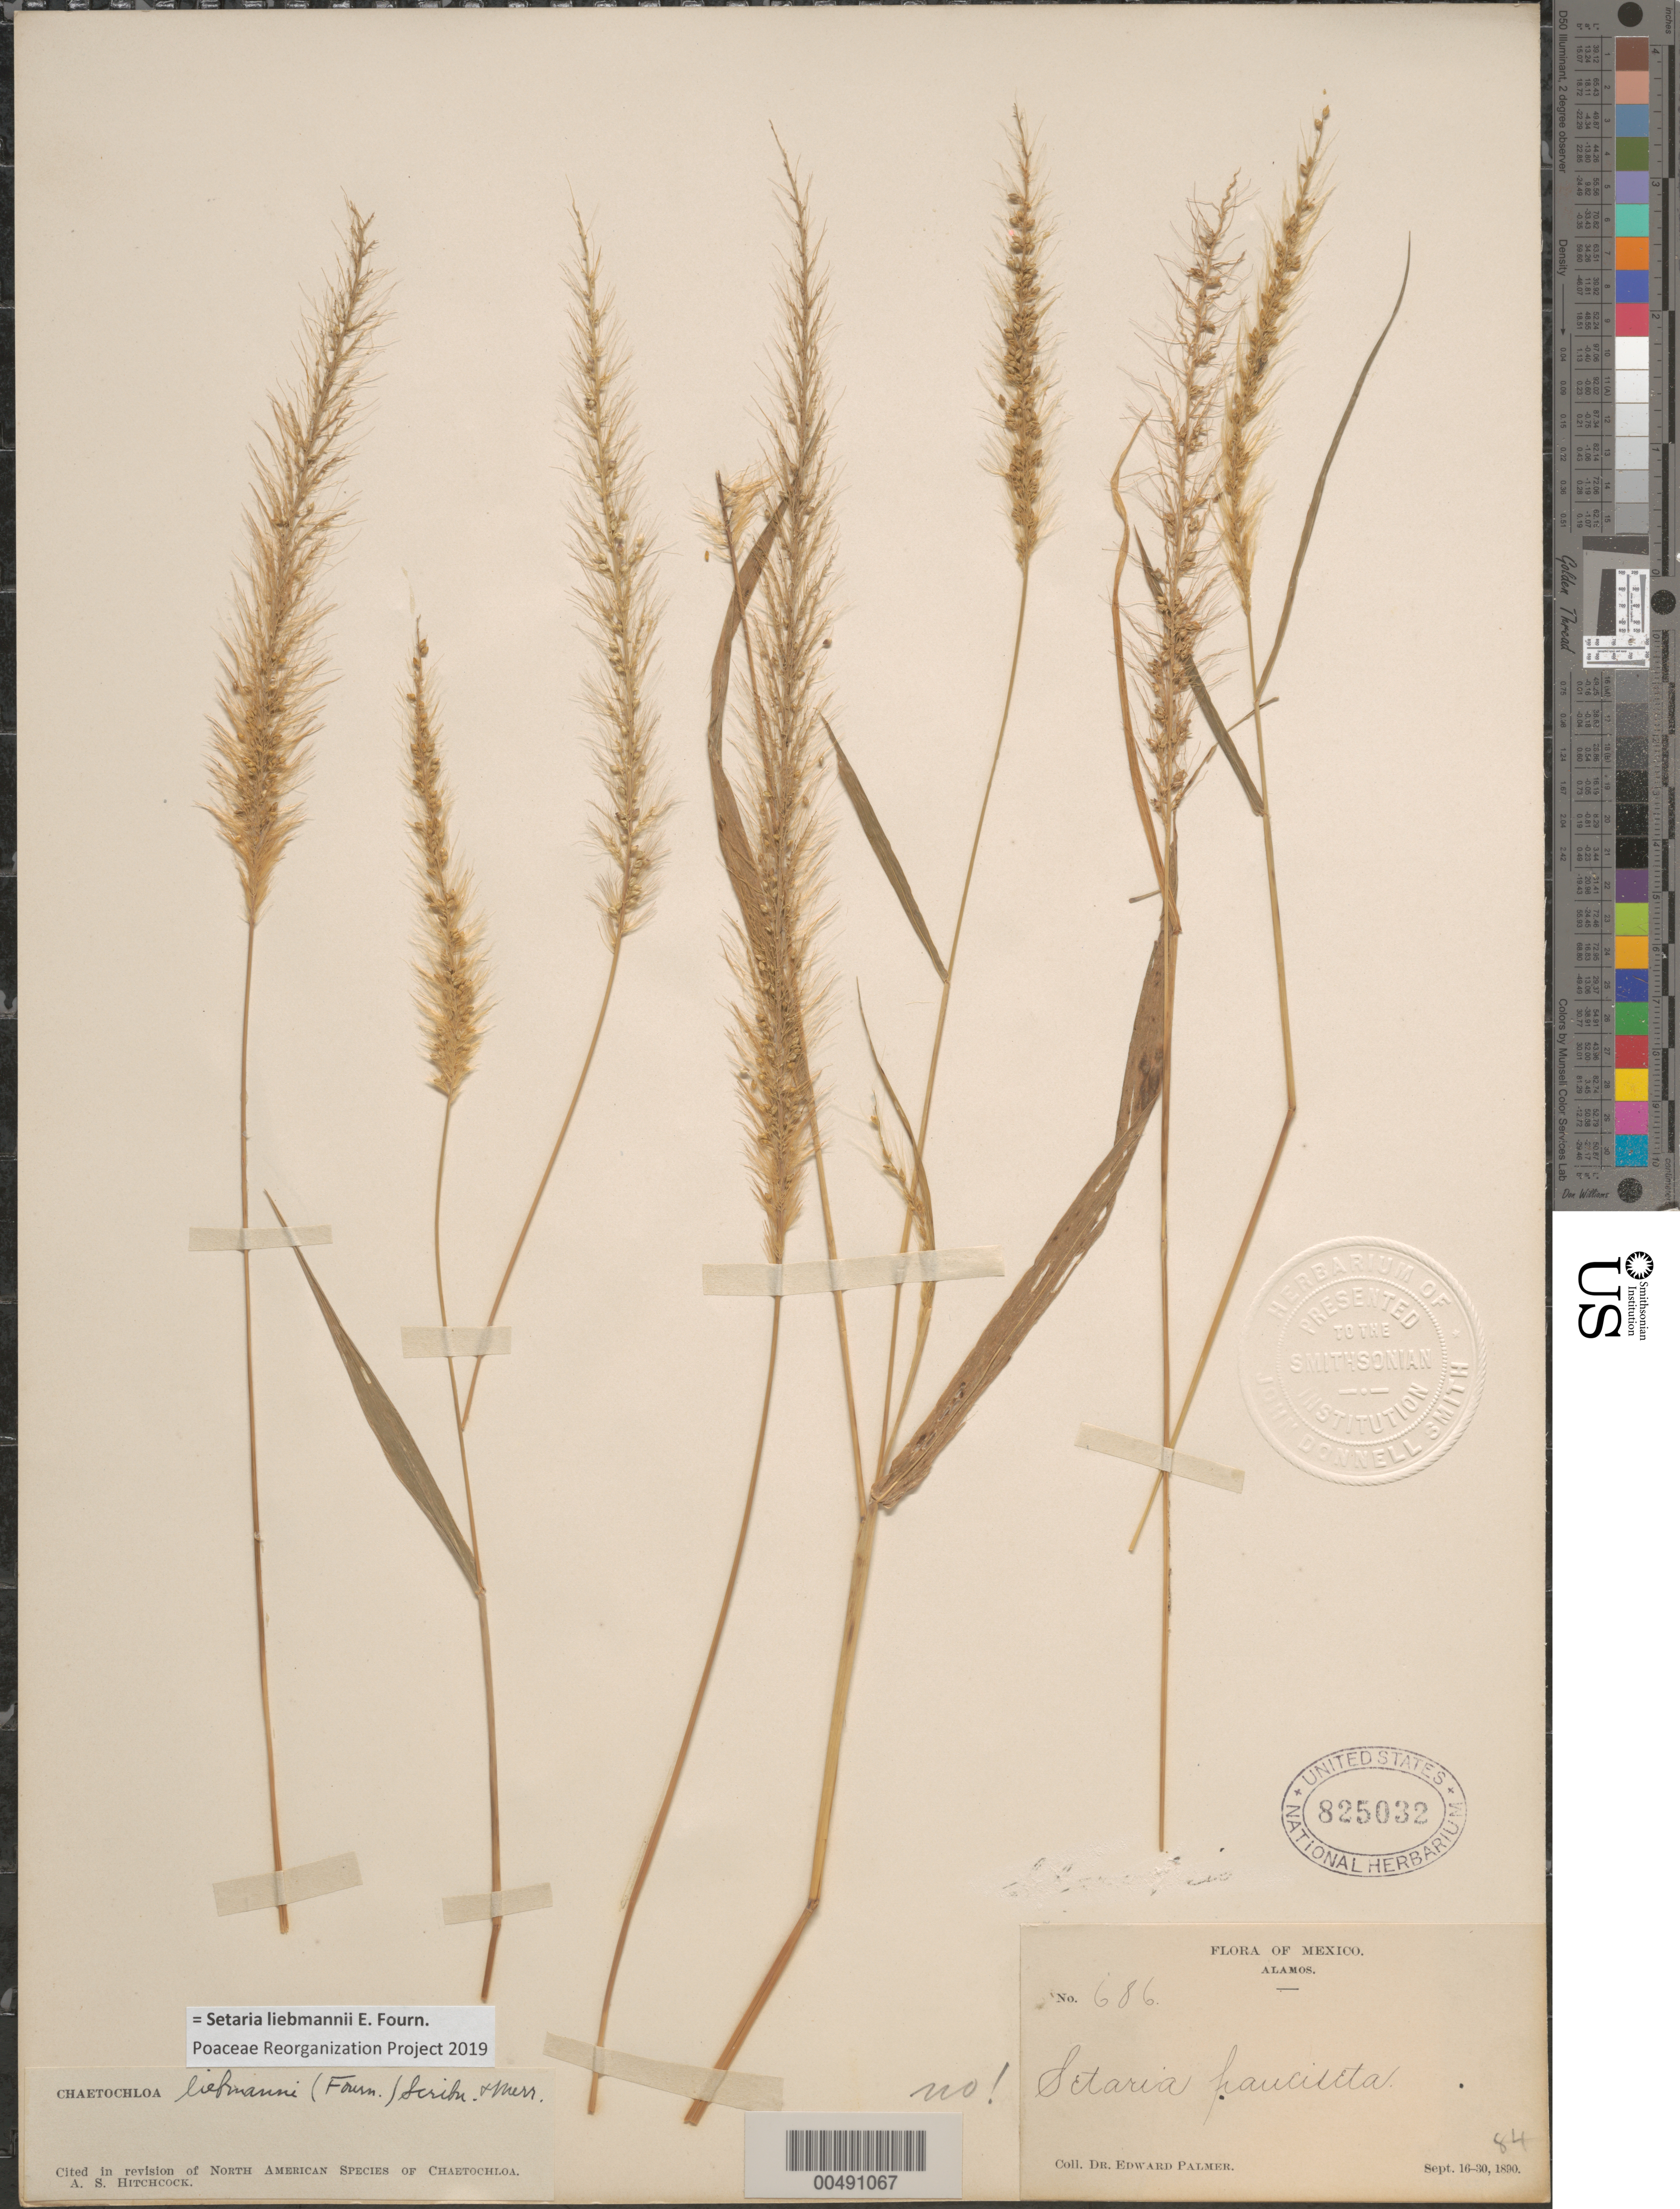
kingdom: Plantae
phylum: Tracheophyta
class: Liliopsida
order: Poales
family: Poaceae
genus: Setaria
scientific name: Setaria liebmannii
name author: E. Fourn.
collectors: E. Palmer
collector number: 686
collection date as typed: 16 Sep 1890 to 30 Sep 1890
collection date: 1890-09-16/1890-09-30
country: Mexico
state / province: Sonora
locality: Alamos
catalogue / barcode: US 825032